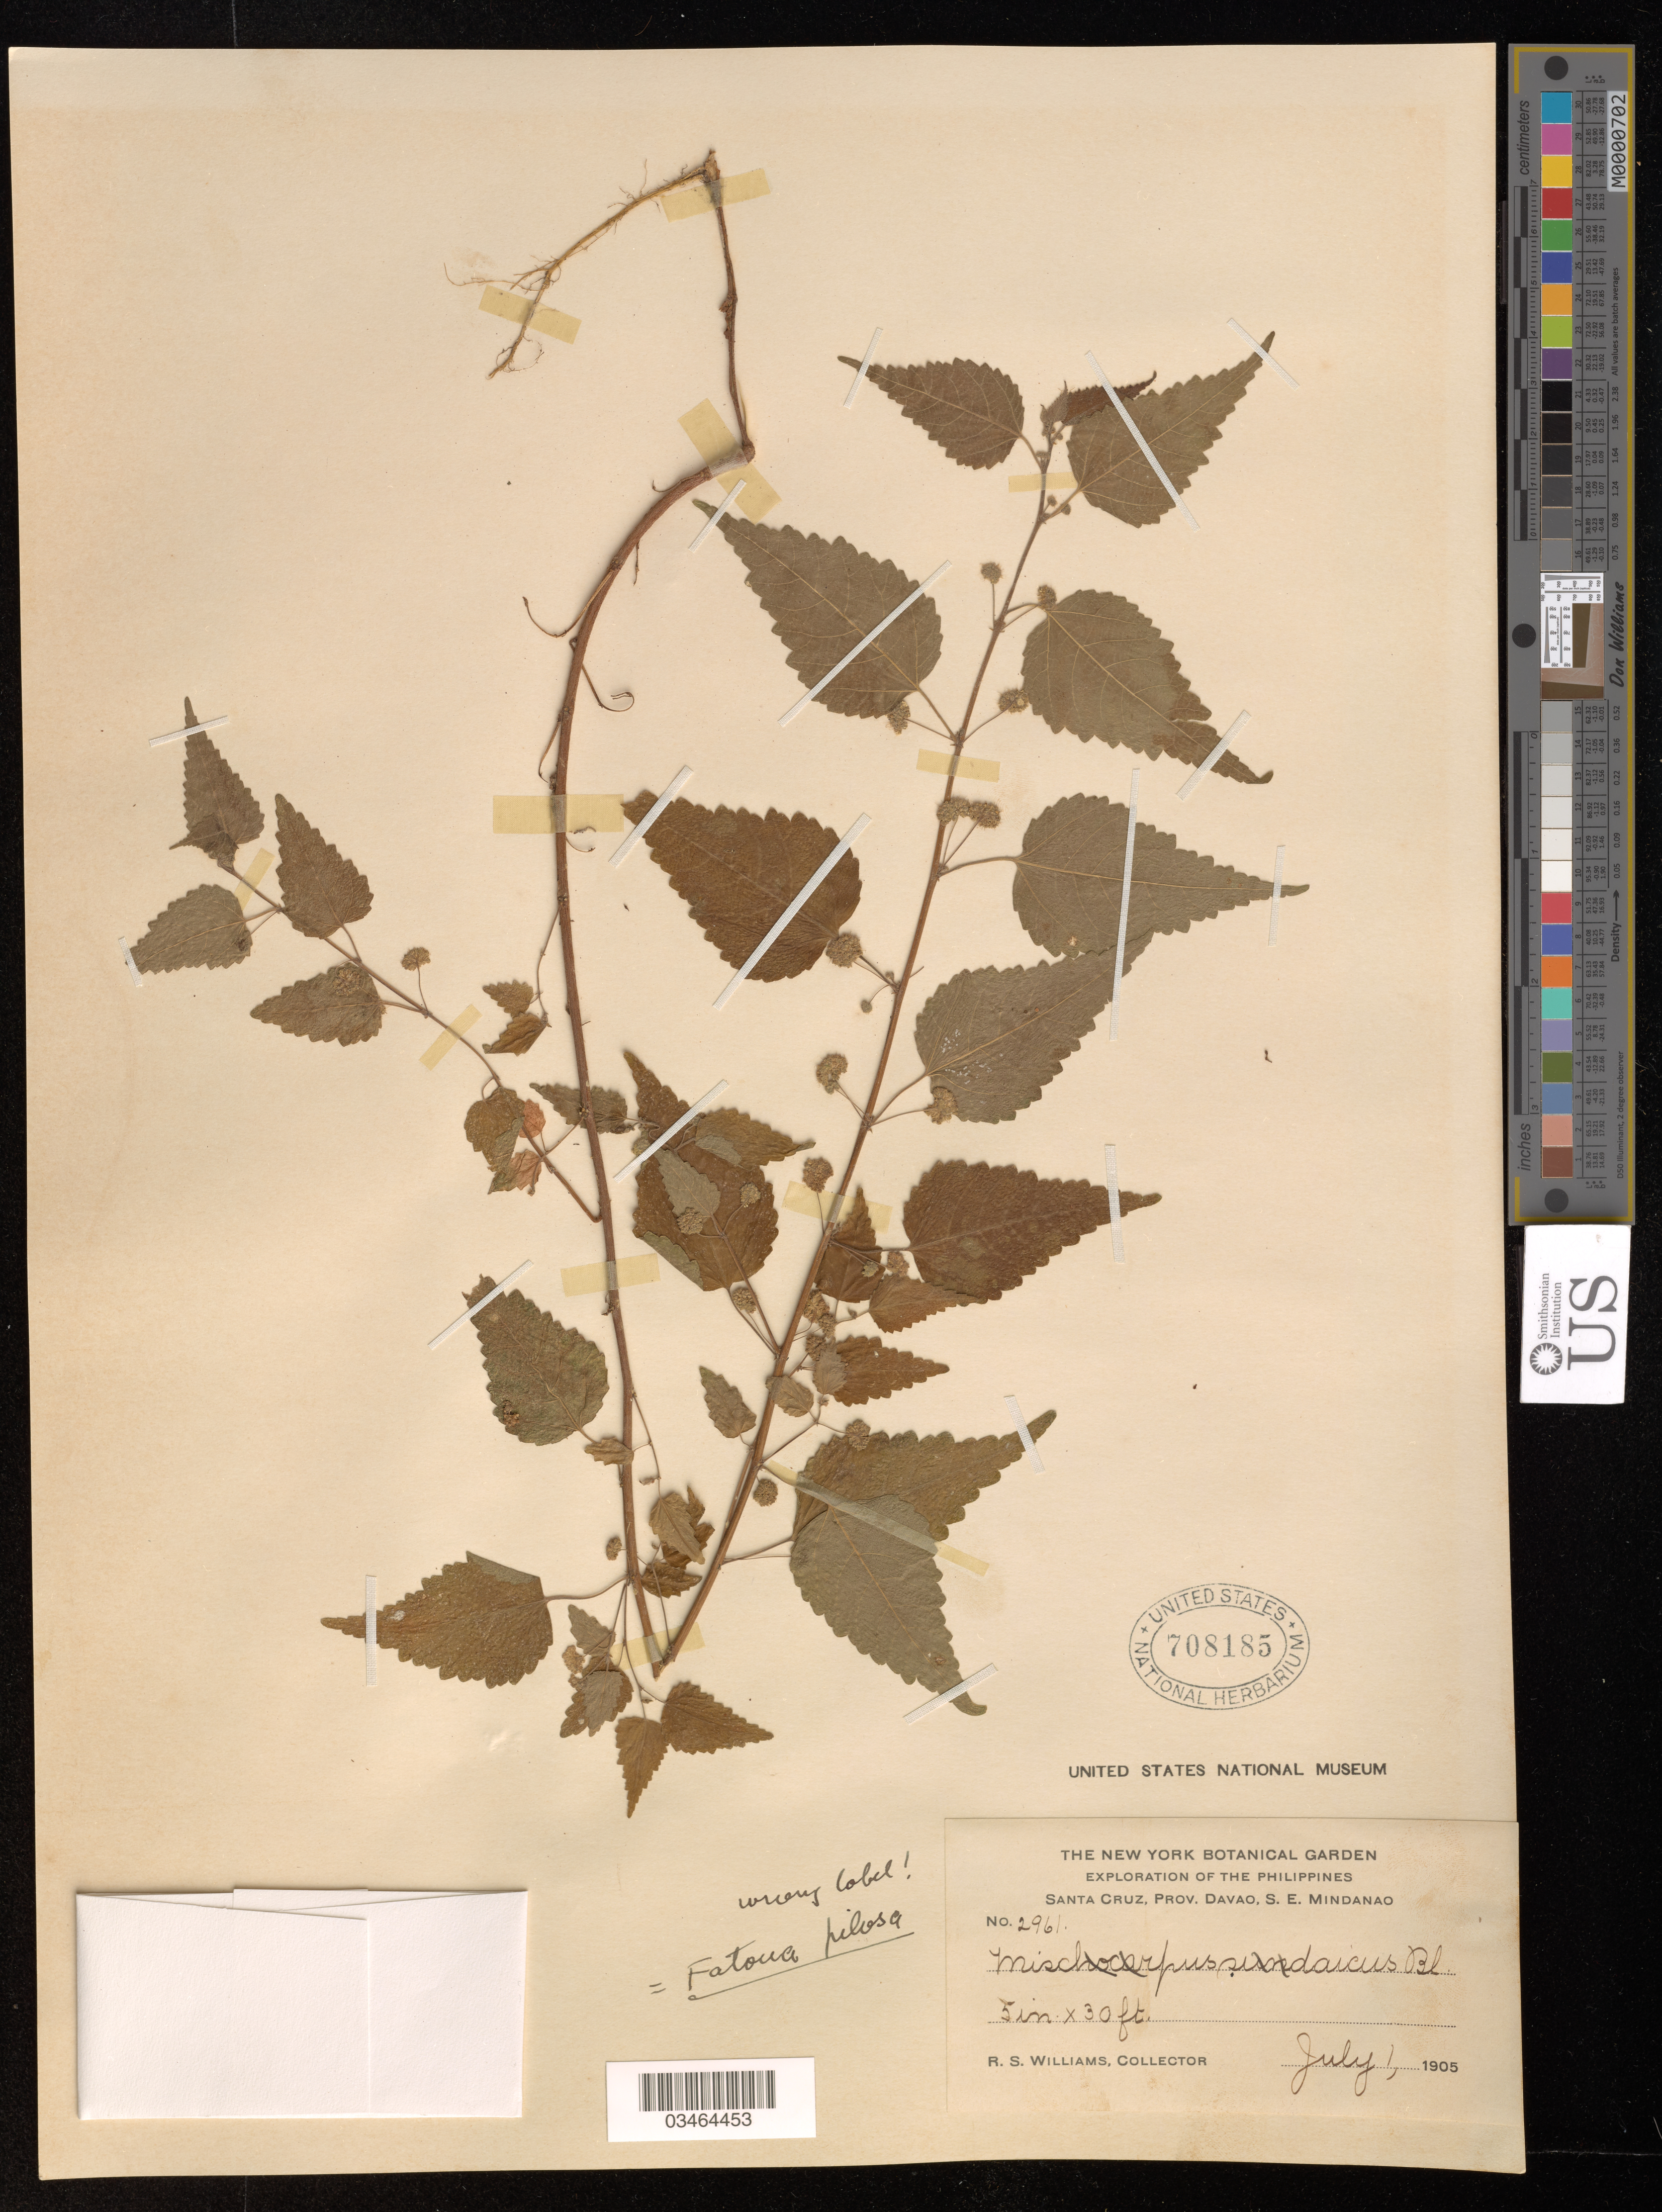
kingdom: Plantae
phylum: Tracheophyta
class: Magnoliopsida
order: Rosales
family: Moraceae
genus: Fatoua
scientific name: Fatoua pilosa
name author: Gaudich.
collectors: R. Williams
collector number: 2961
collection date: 1905-07-01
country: Philippines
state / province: Davao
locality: Exploration of the Philippines. Santa Cruz, Prov. Davao, S. E. Mindanao.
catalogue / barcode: US 708185